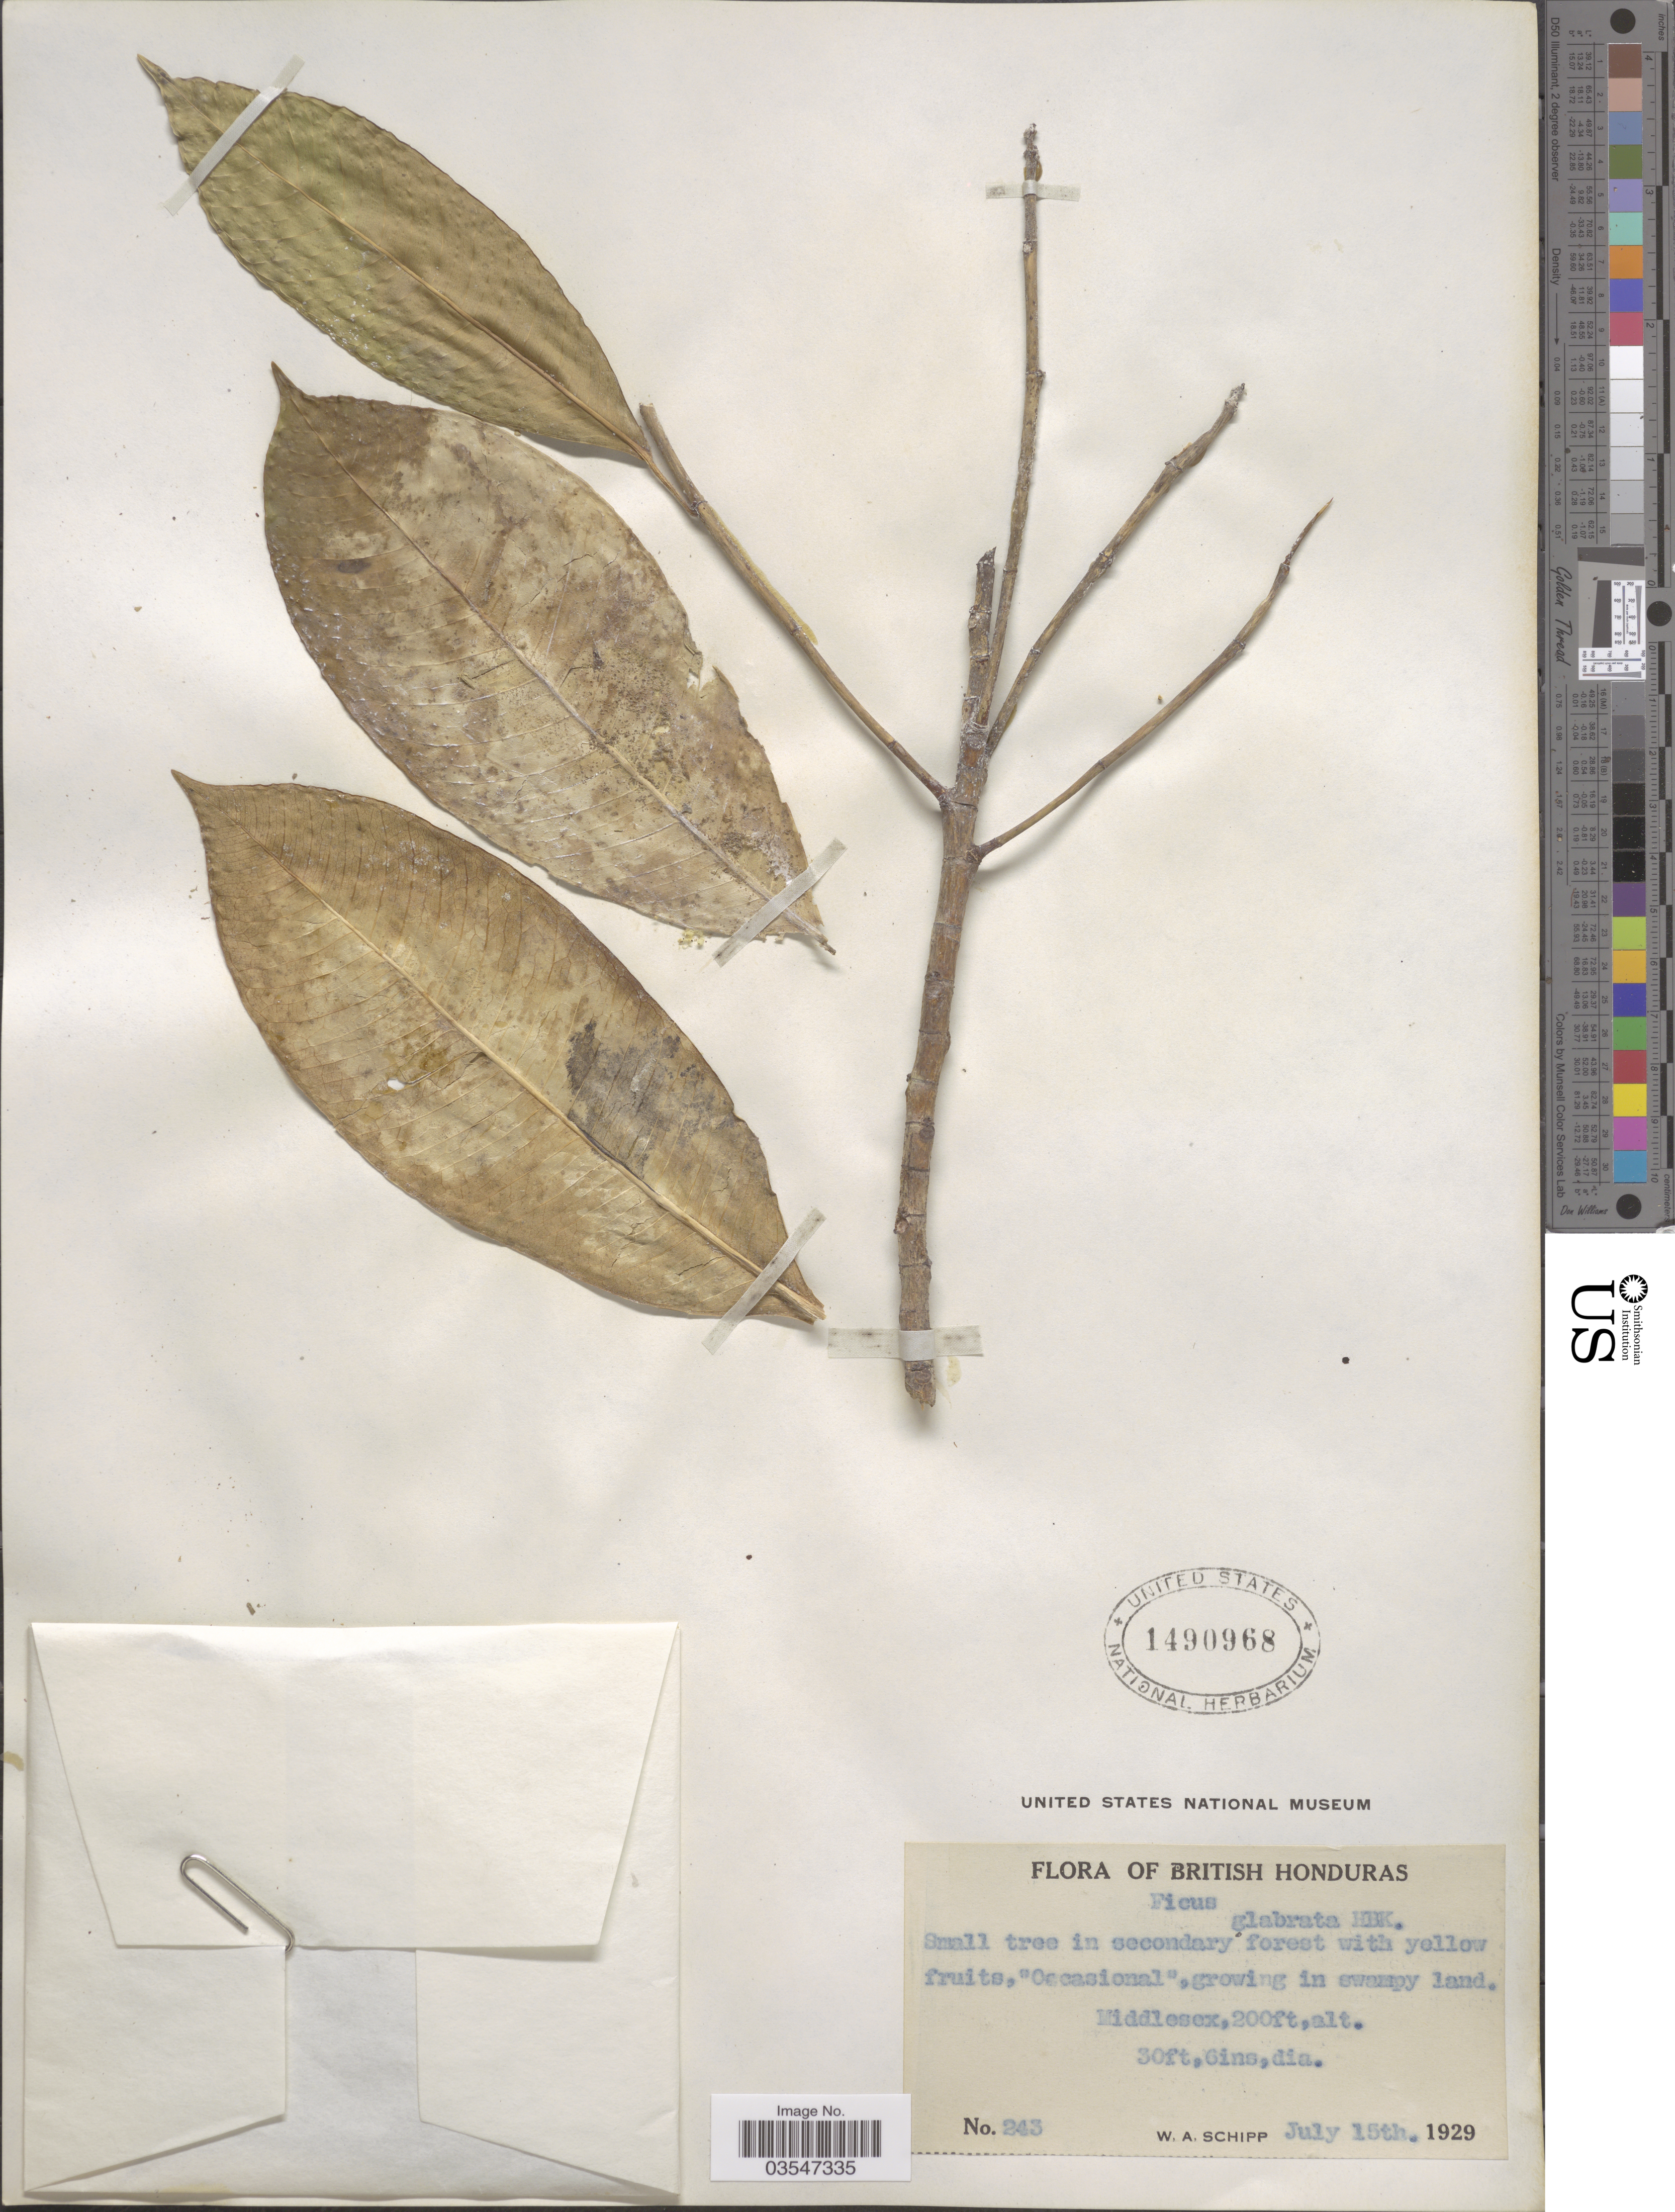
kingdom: Plantae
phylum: Tracheophyta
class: Magnoliopsida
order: Rosales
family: Moraceae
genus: Ficus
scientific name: Ficus insipida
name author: Willd.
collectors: W. Schipp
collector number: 243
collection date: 1929-07-15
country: Belize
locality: British Honduras. Middlesex.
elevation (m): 61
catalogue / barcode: US 1490968